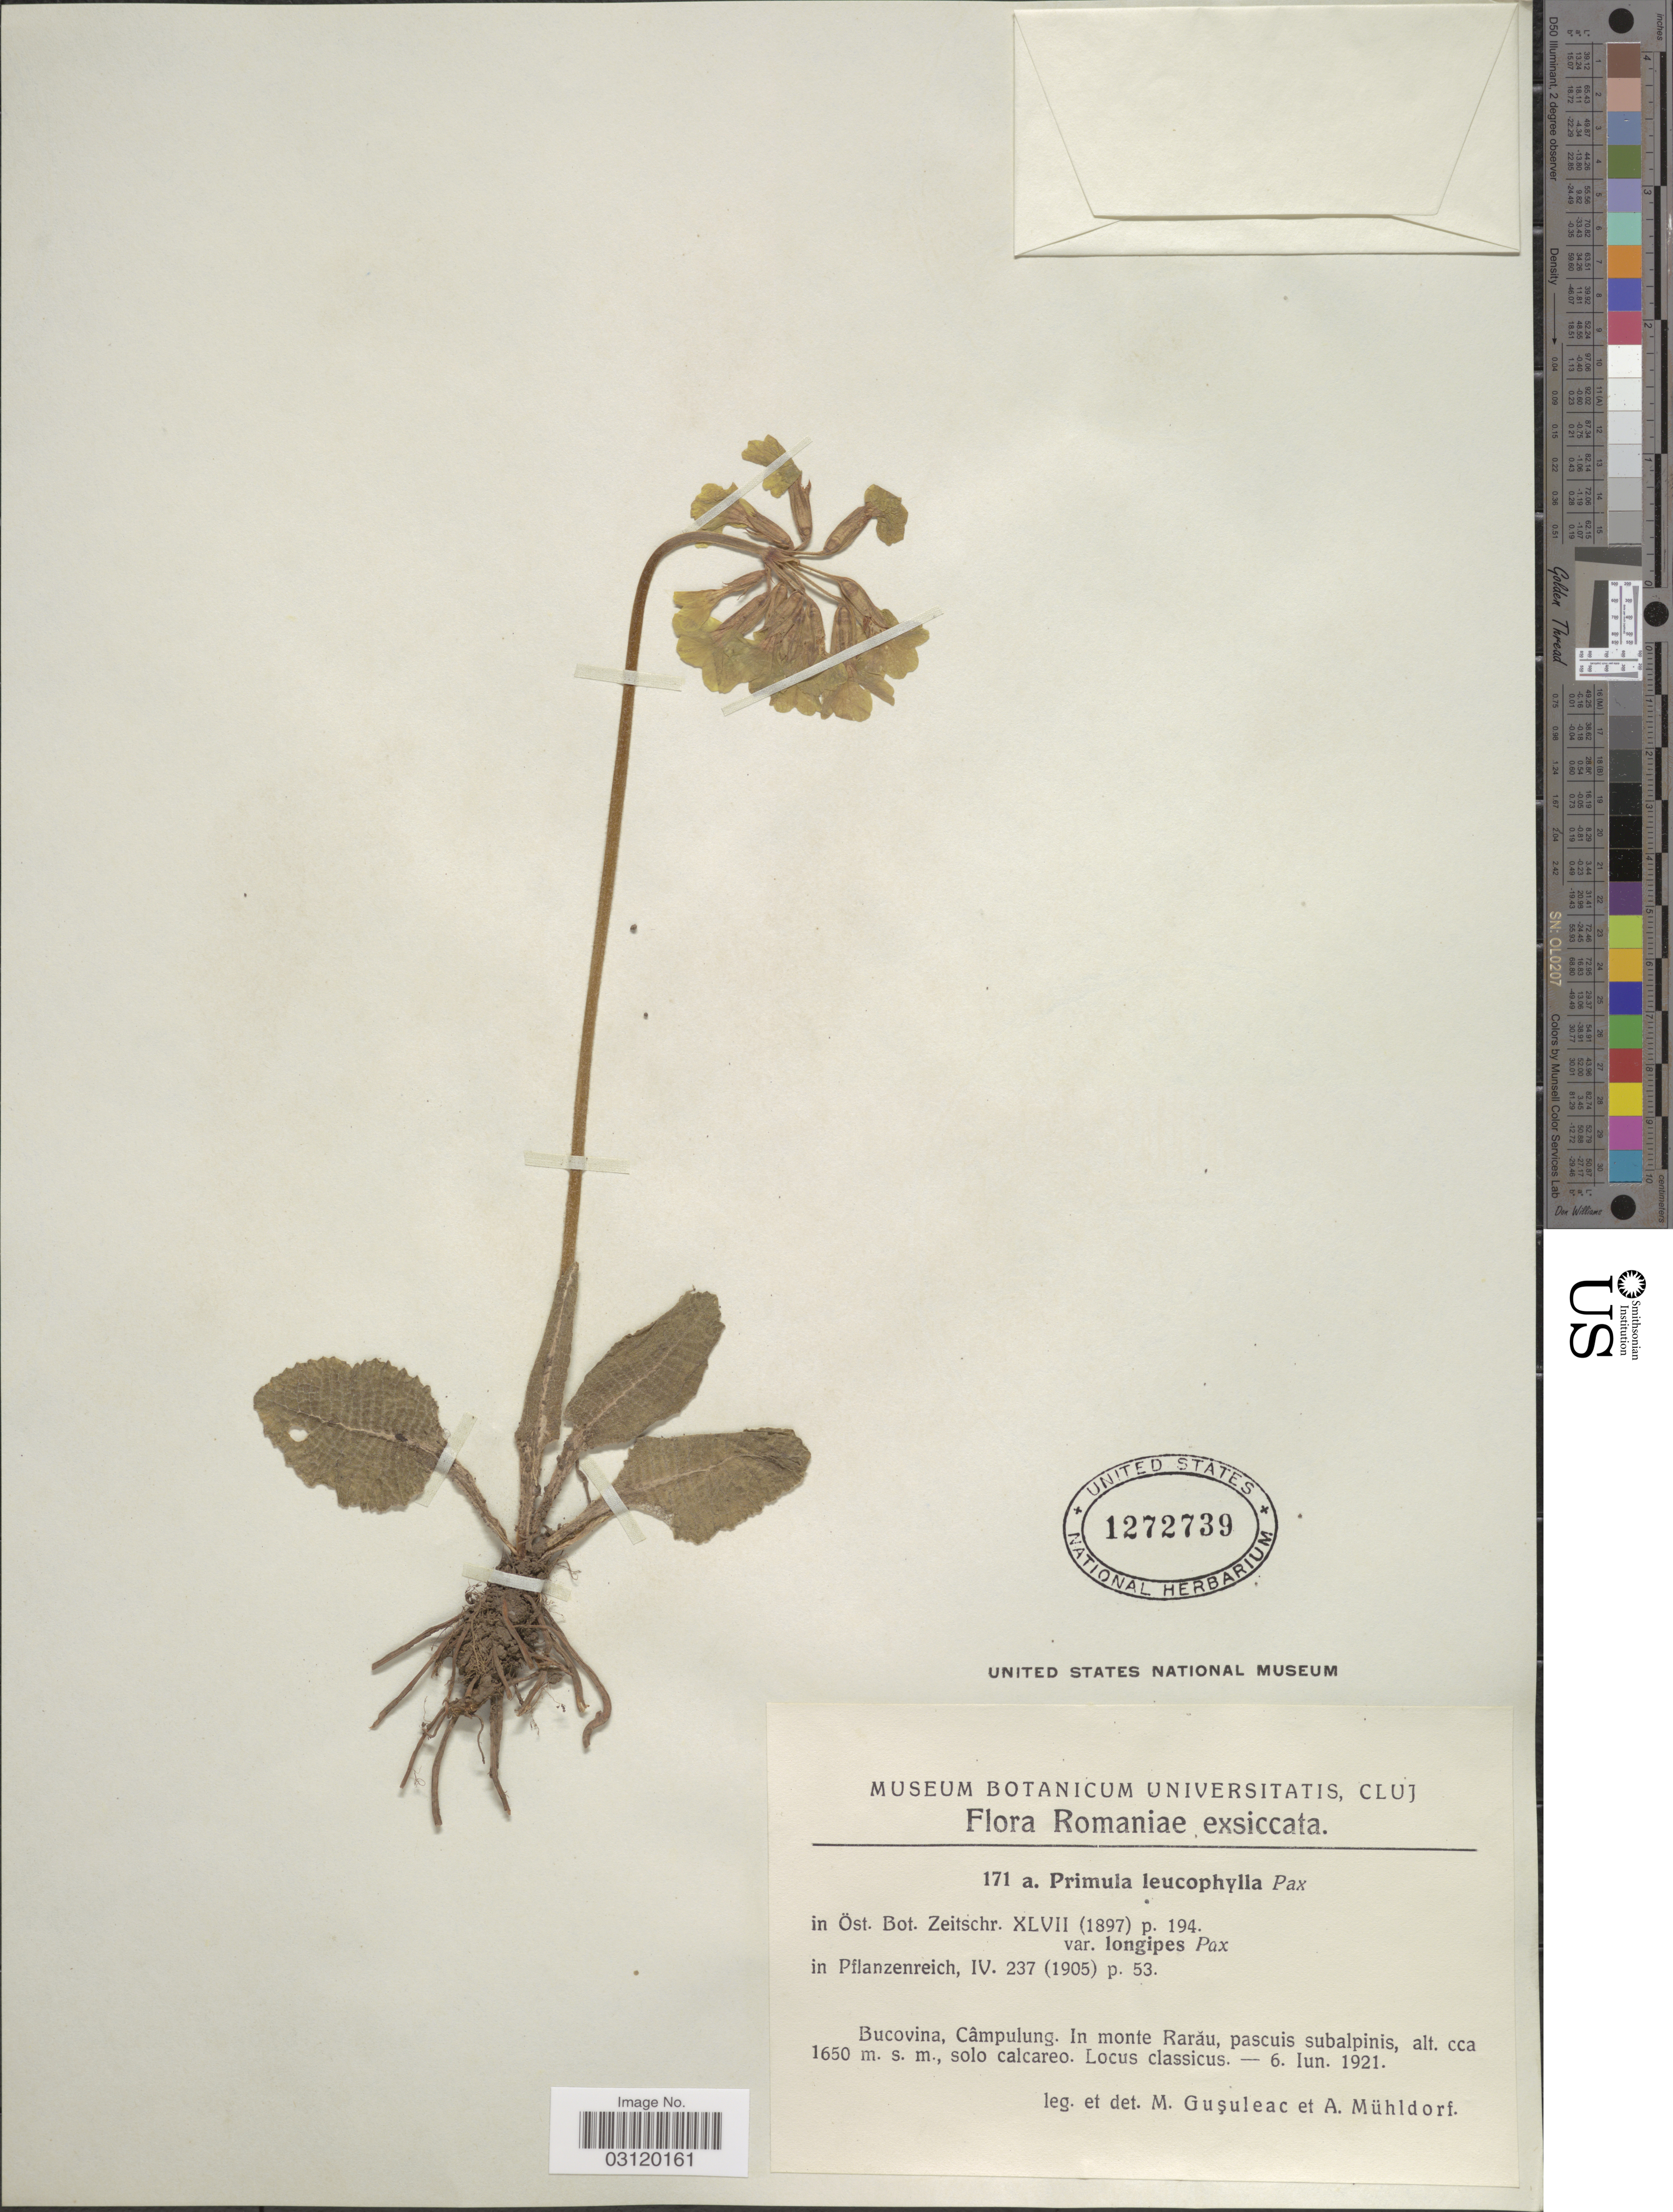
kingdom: Plantae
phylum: Tracheophyta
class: Magnoliopsida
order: Ericales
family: Primulaceae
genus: Primula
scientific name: Primula leucophylla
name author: Pax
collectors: M. Gusuleac & A. Mühldorf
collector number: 171a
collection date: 1921-06-06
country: Romania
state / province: Cluj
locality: Bucovina, Câmpulung, In monte Rarau, pascuis subalpinis.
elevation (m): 1650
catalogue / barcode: US 1272739